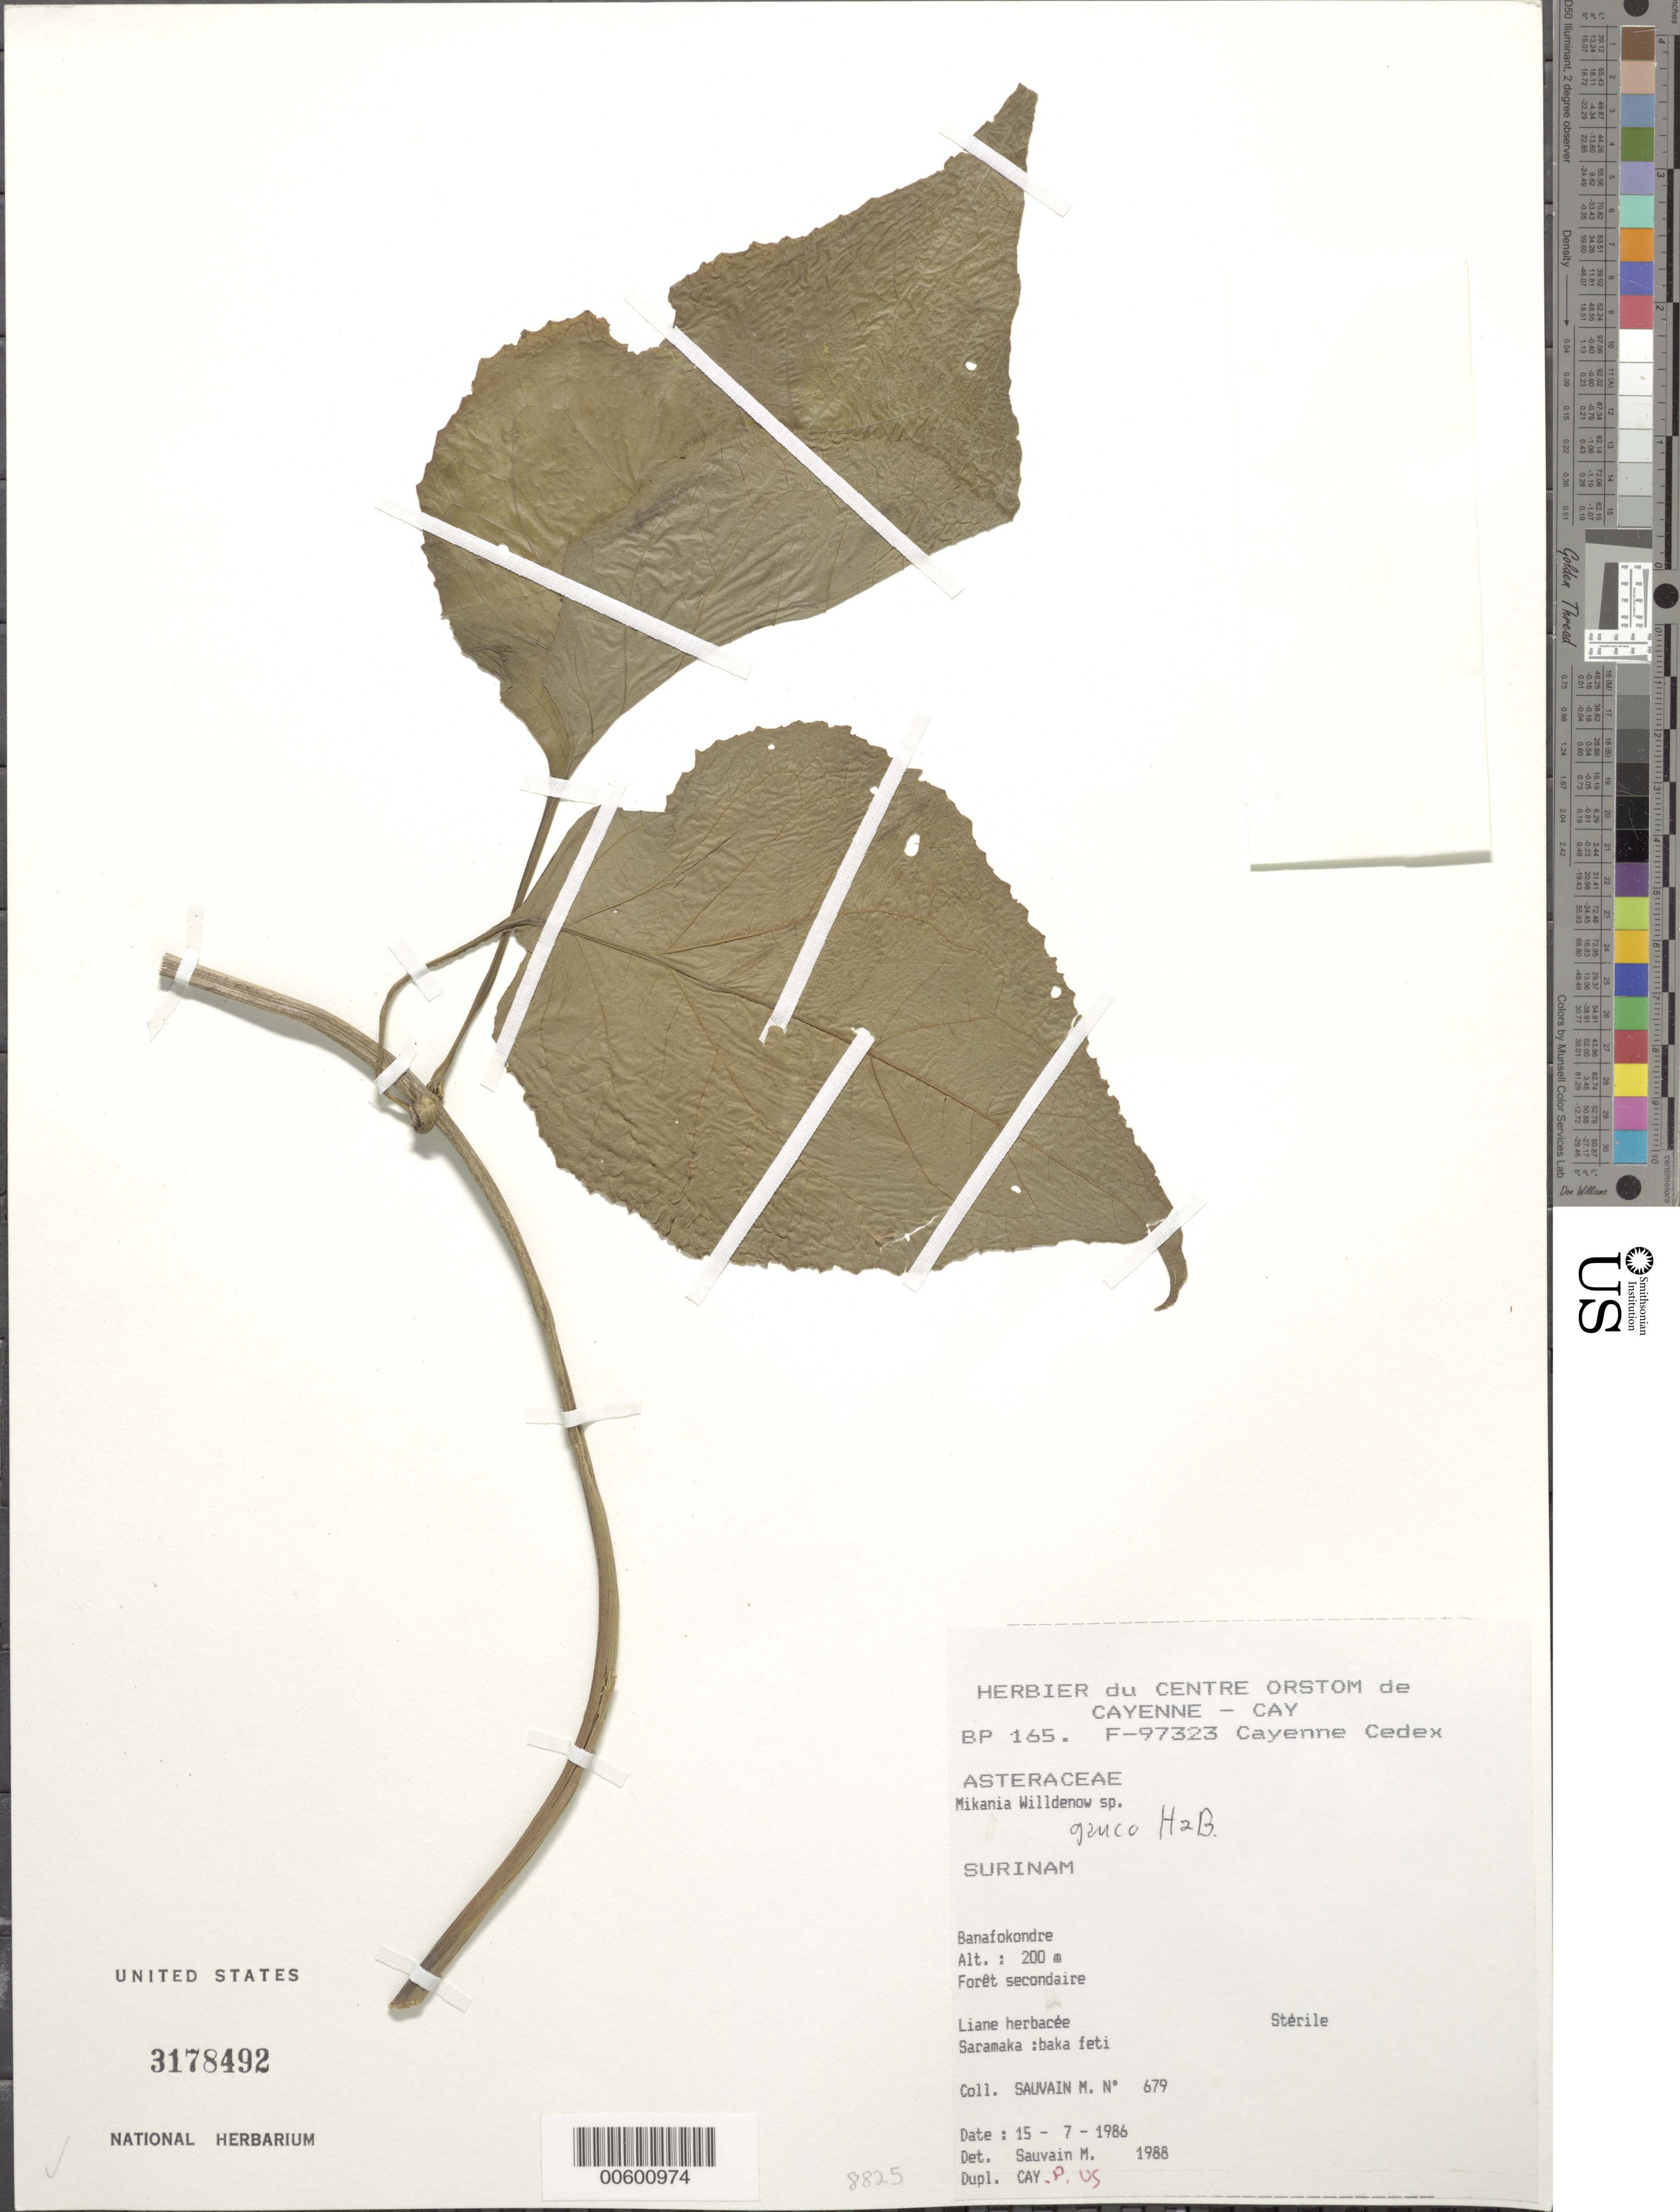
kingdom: Plantae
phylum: Tracheophyta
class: Magnoliopsida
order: Asterales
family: Asteraceae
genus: Mikania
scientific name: Mikania guaco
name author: Humb. & Bonpl.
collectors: M. Sauvain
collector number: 679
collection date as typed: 15-Jul-86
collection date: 1986-07-15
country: Suriname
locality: Banafokondre, SURINAMEe R.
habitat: Forêt secondaire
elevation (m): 200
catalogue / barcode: US 3178492